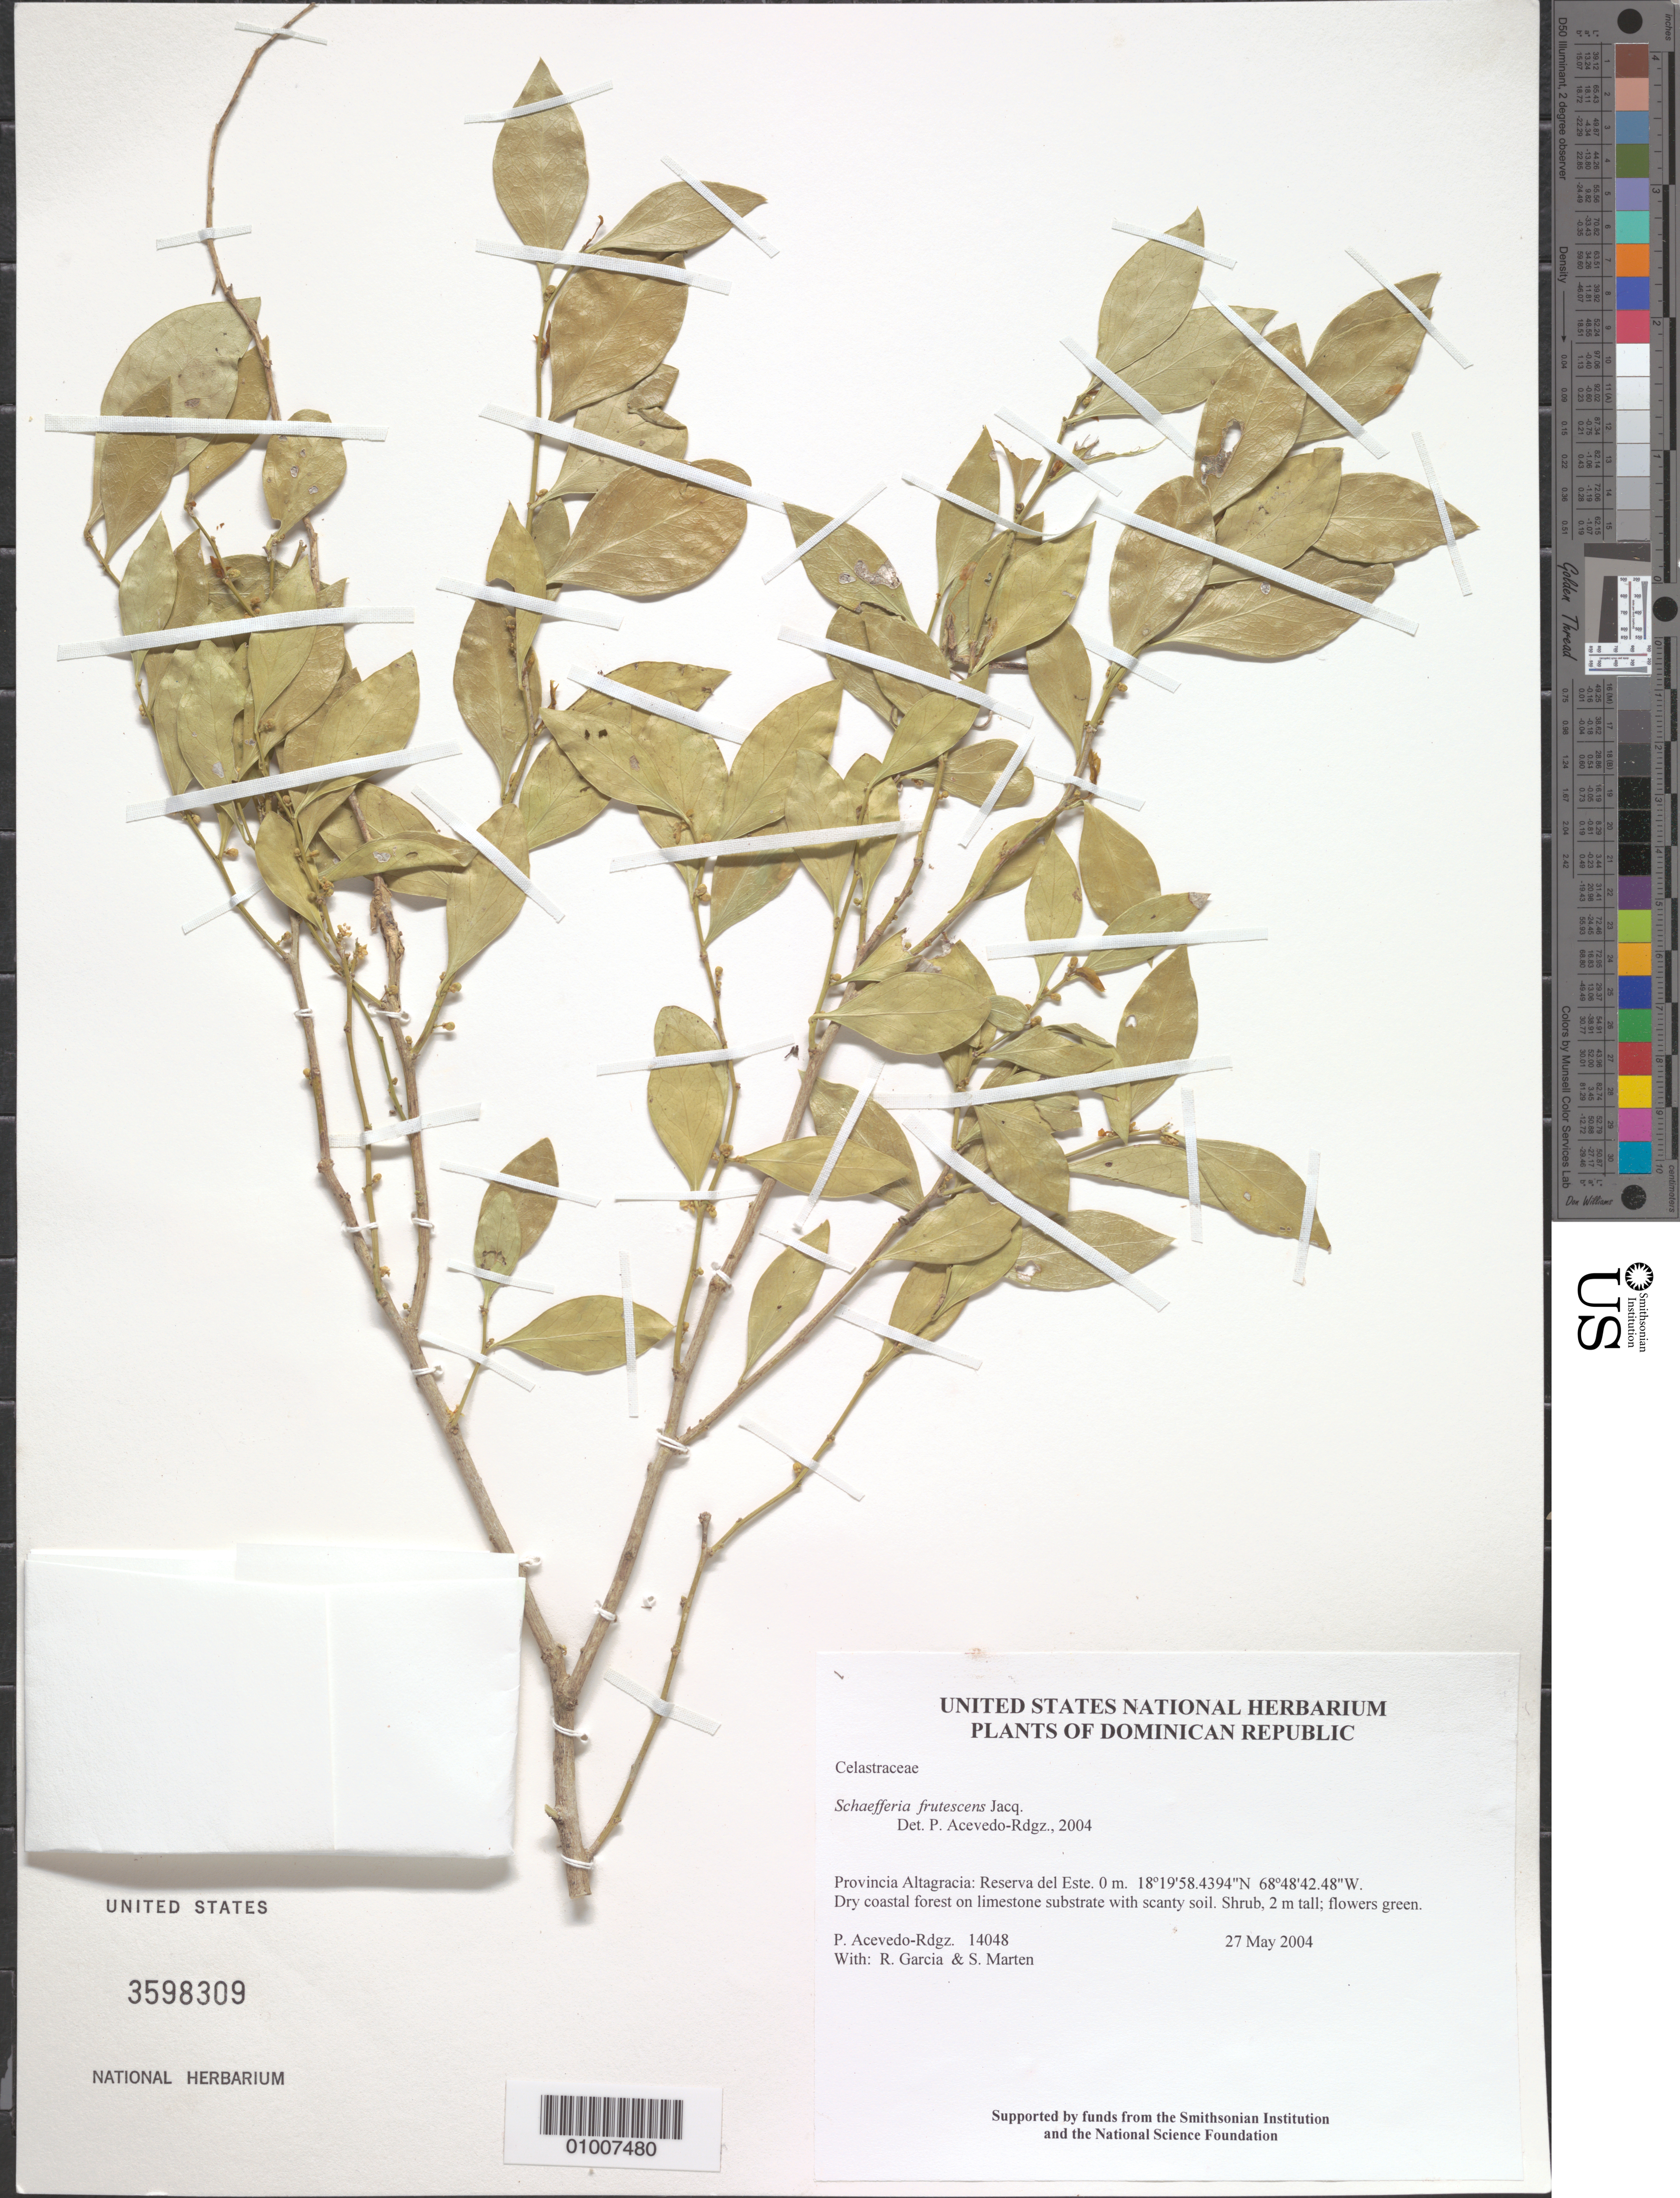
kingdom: Plantae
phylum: Tracheophyta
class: Magnoliopsida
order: Celastrales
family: Celastraceae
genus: Schaefferia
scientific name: Schaefferia frutescens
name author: Jacq.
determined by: Acevedo-Rodríguez, P., (BOT), Smithsonian Institution - National Museum of Natural History (UNITED STATES)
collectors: P. Acevedo-Rodr., R. G. García & S. Marten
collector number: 14048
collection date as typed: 27 May 2004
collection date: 2004-05-27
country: Dominican Republic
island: Hispaniola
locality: Provincia Altagracia: Reserva del Este.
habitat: Dry coastal forest on limestone substrate with scanty soil.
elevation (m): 0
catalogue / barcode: US 3598309